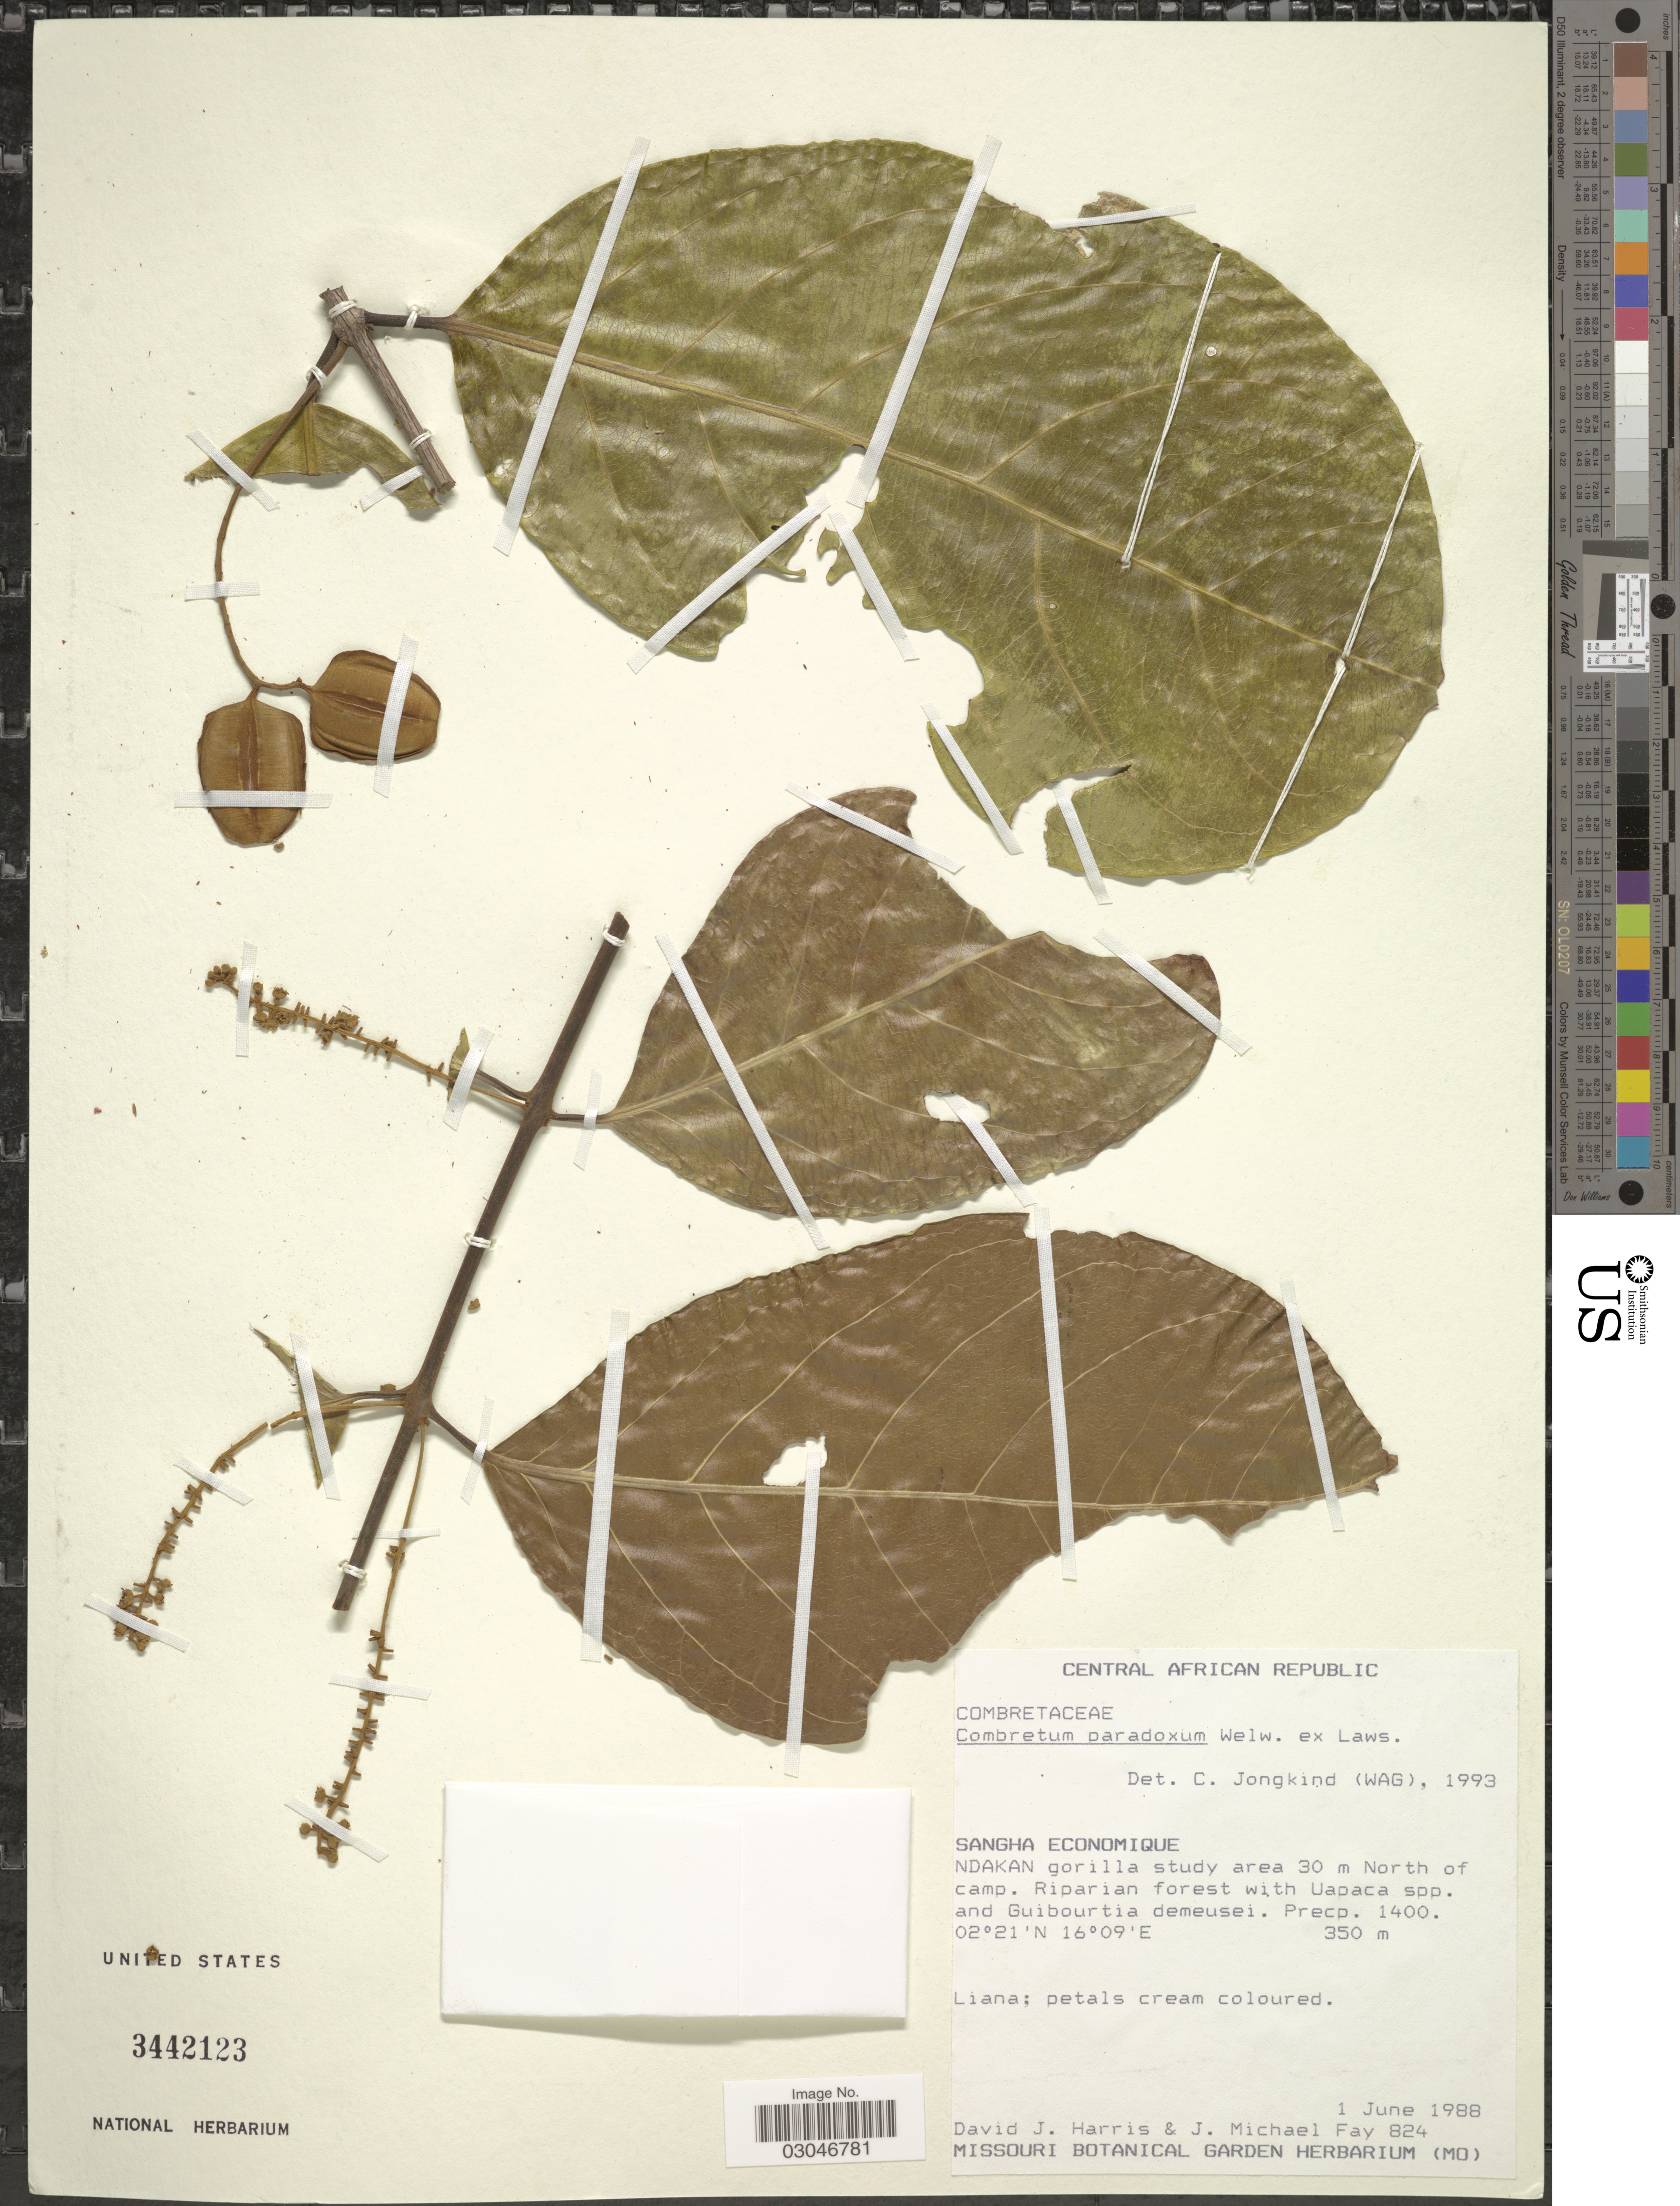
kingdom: Plantae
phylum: Tracheophyta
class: Magnoliopsida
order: Myrtales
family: Combretaceae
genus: Combretum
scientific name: Combretum paradoxum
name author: Welw. ex M.A. Lawson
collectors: D. J. Harris & J. M. Fay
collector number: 824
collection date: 1988-06-01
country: Central African Republic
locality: Sangha Economique. Ndakan gorilla study area 30 m North of camp.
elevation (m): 350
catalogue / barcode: US 3442123